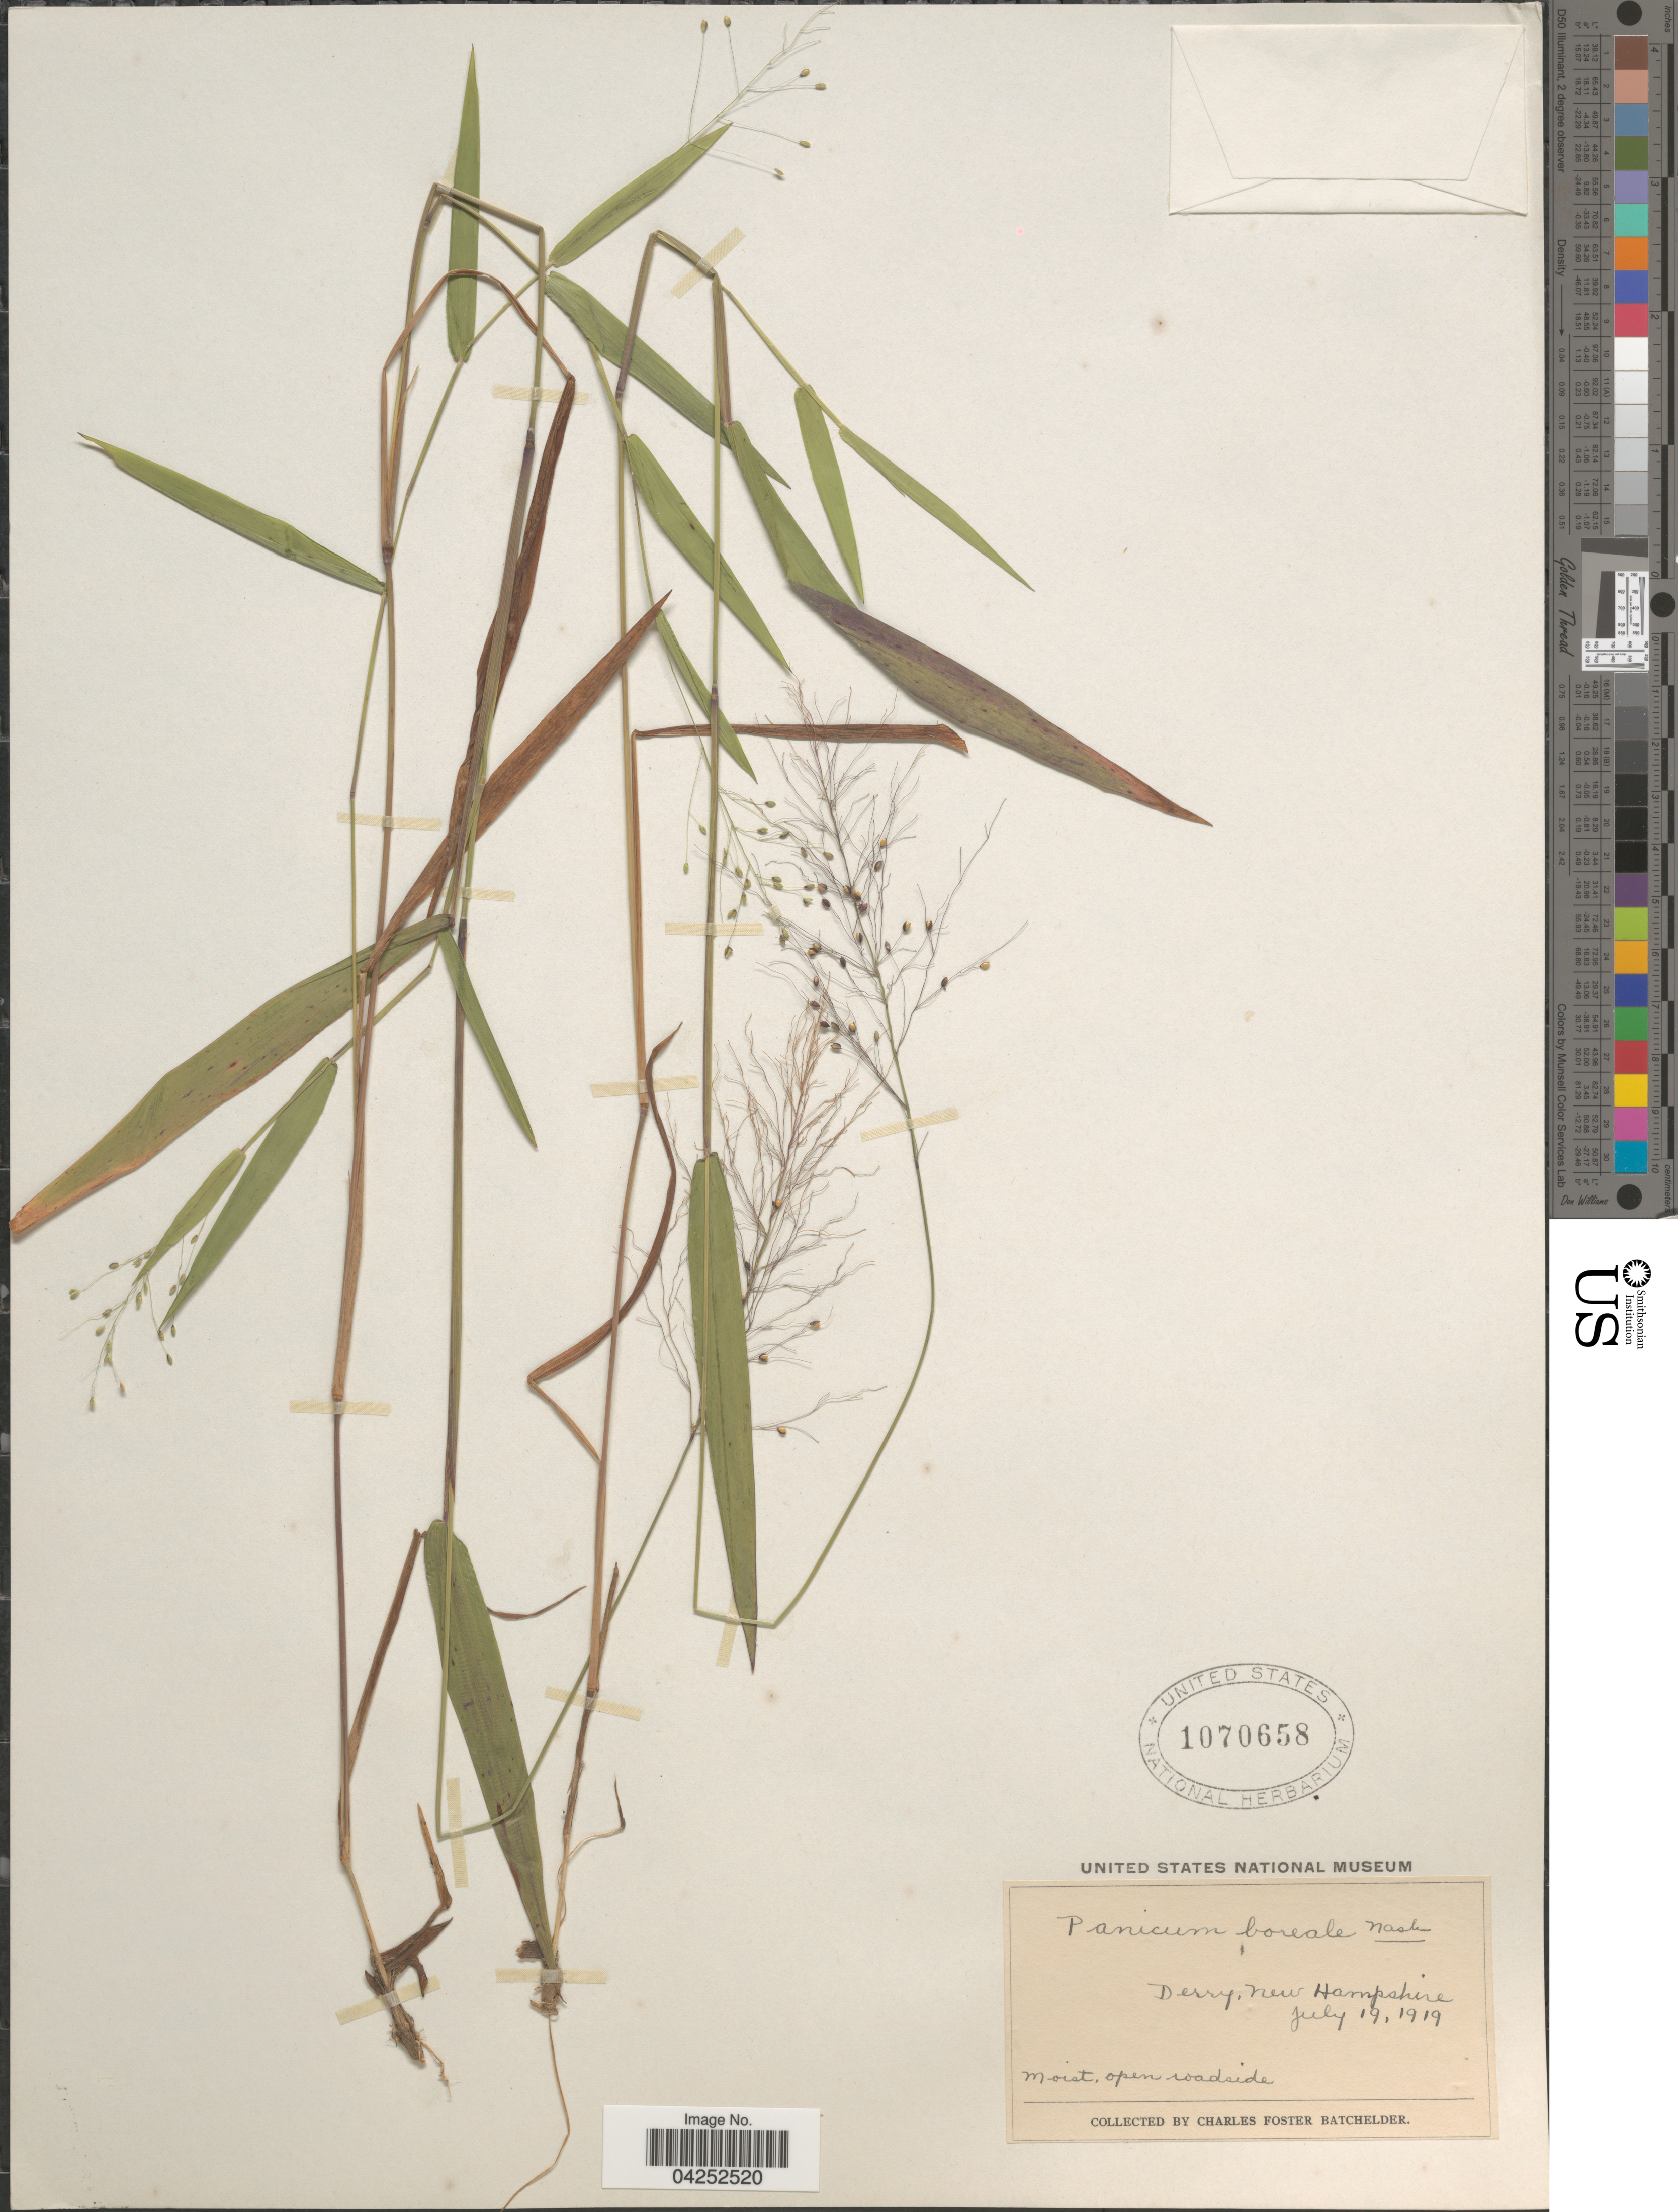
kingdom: Plantae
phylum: Tracheophyta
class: Liliopsida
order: Poales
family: Poaceae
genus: Dichanthelium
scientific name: Dichanthelium boreale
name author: (Nash) Freckmann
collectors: C. Batchelder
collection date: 1919-07-19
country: United States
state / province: New Hampshire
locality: Derry.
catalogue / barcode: US 1070658